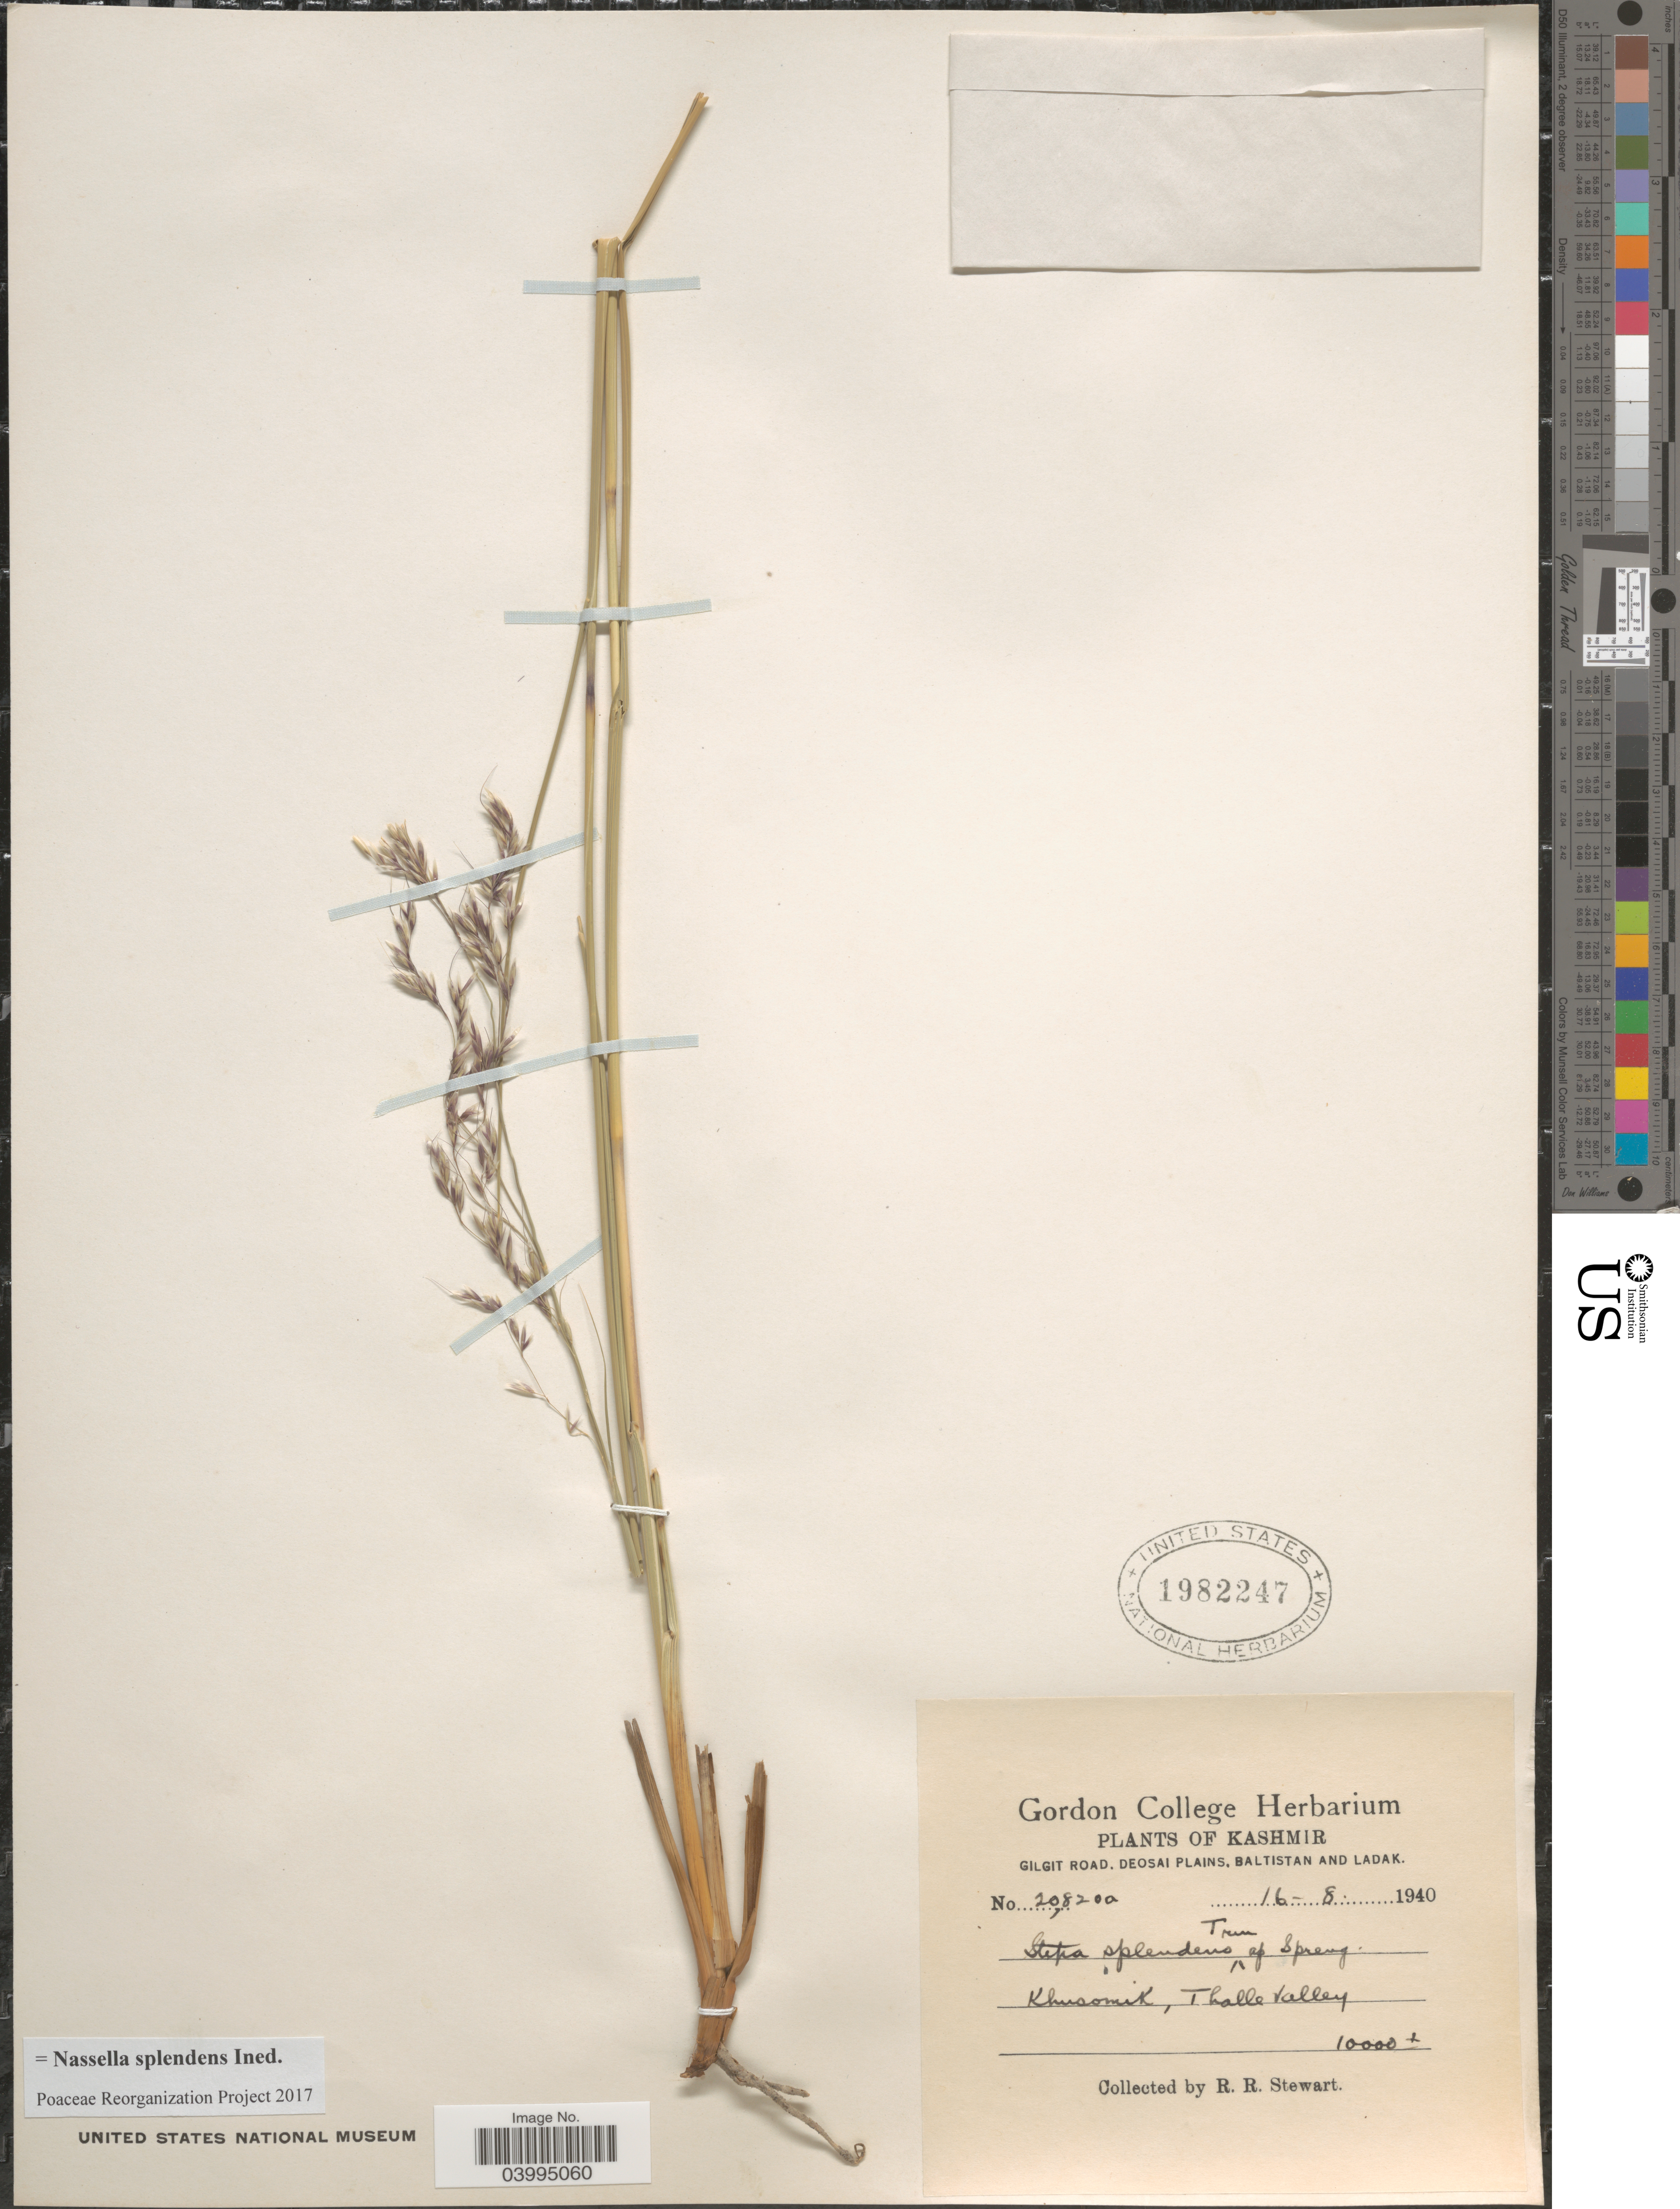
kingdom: Plantae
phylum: Tracheophyta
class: Liliopsida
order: Poales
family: Poaceae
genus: Neotrinia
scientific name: Neotrinia splendens (Trin.) M. Nobis, P.D. Gudkova & A. Nowak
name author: (Trin.)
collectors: R. Stewart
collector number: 20820a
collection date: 1940-08-16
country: India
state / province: Jammu and Kashmir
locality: Kashmir. Khusomik, Thalle Valley.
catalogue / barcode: US 1982247